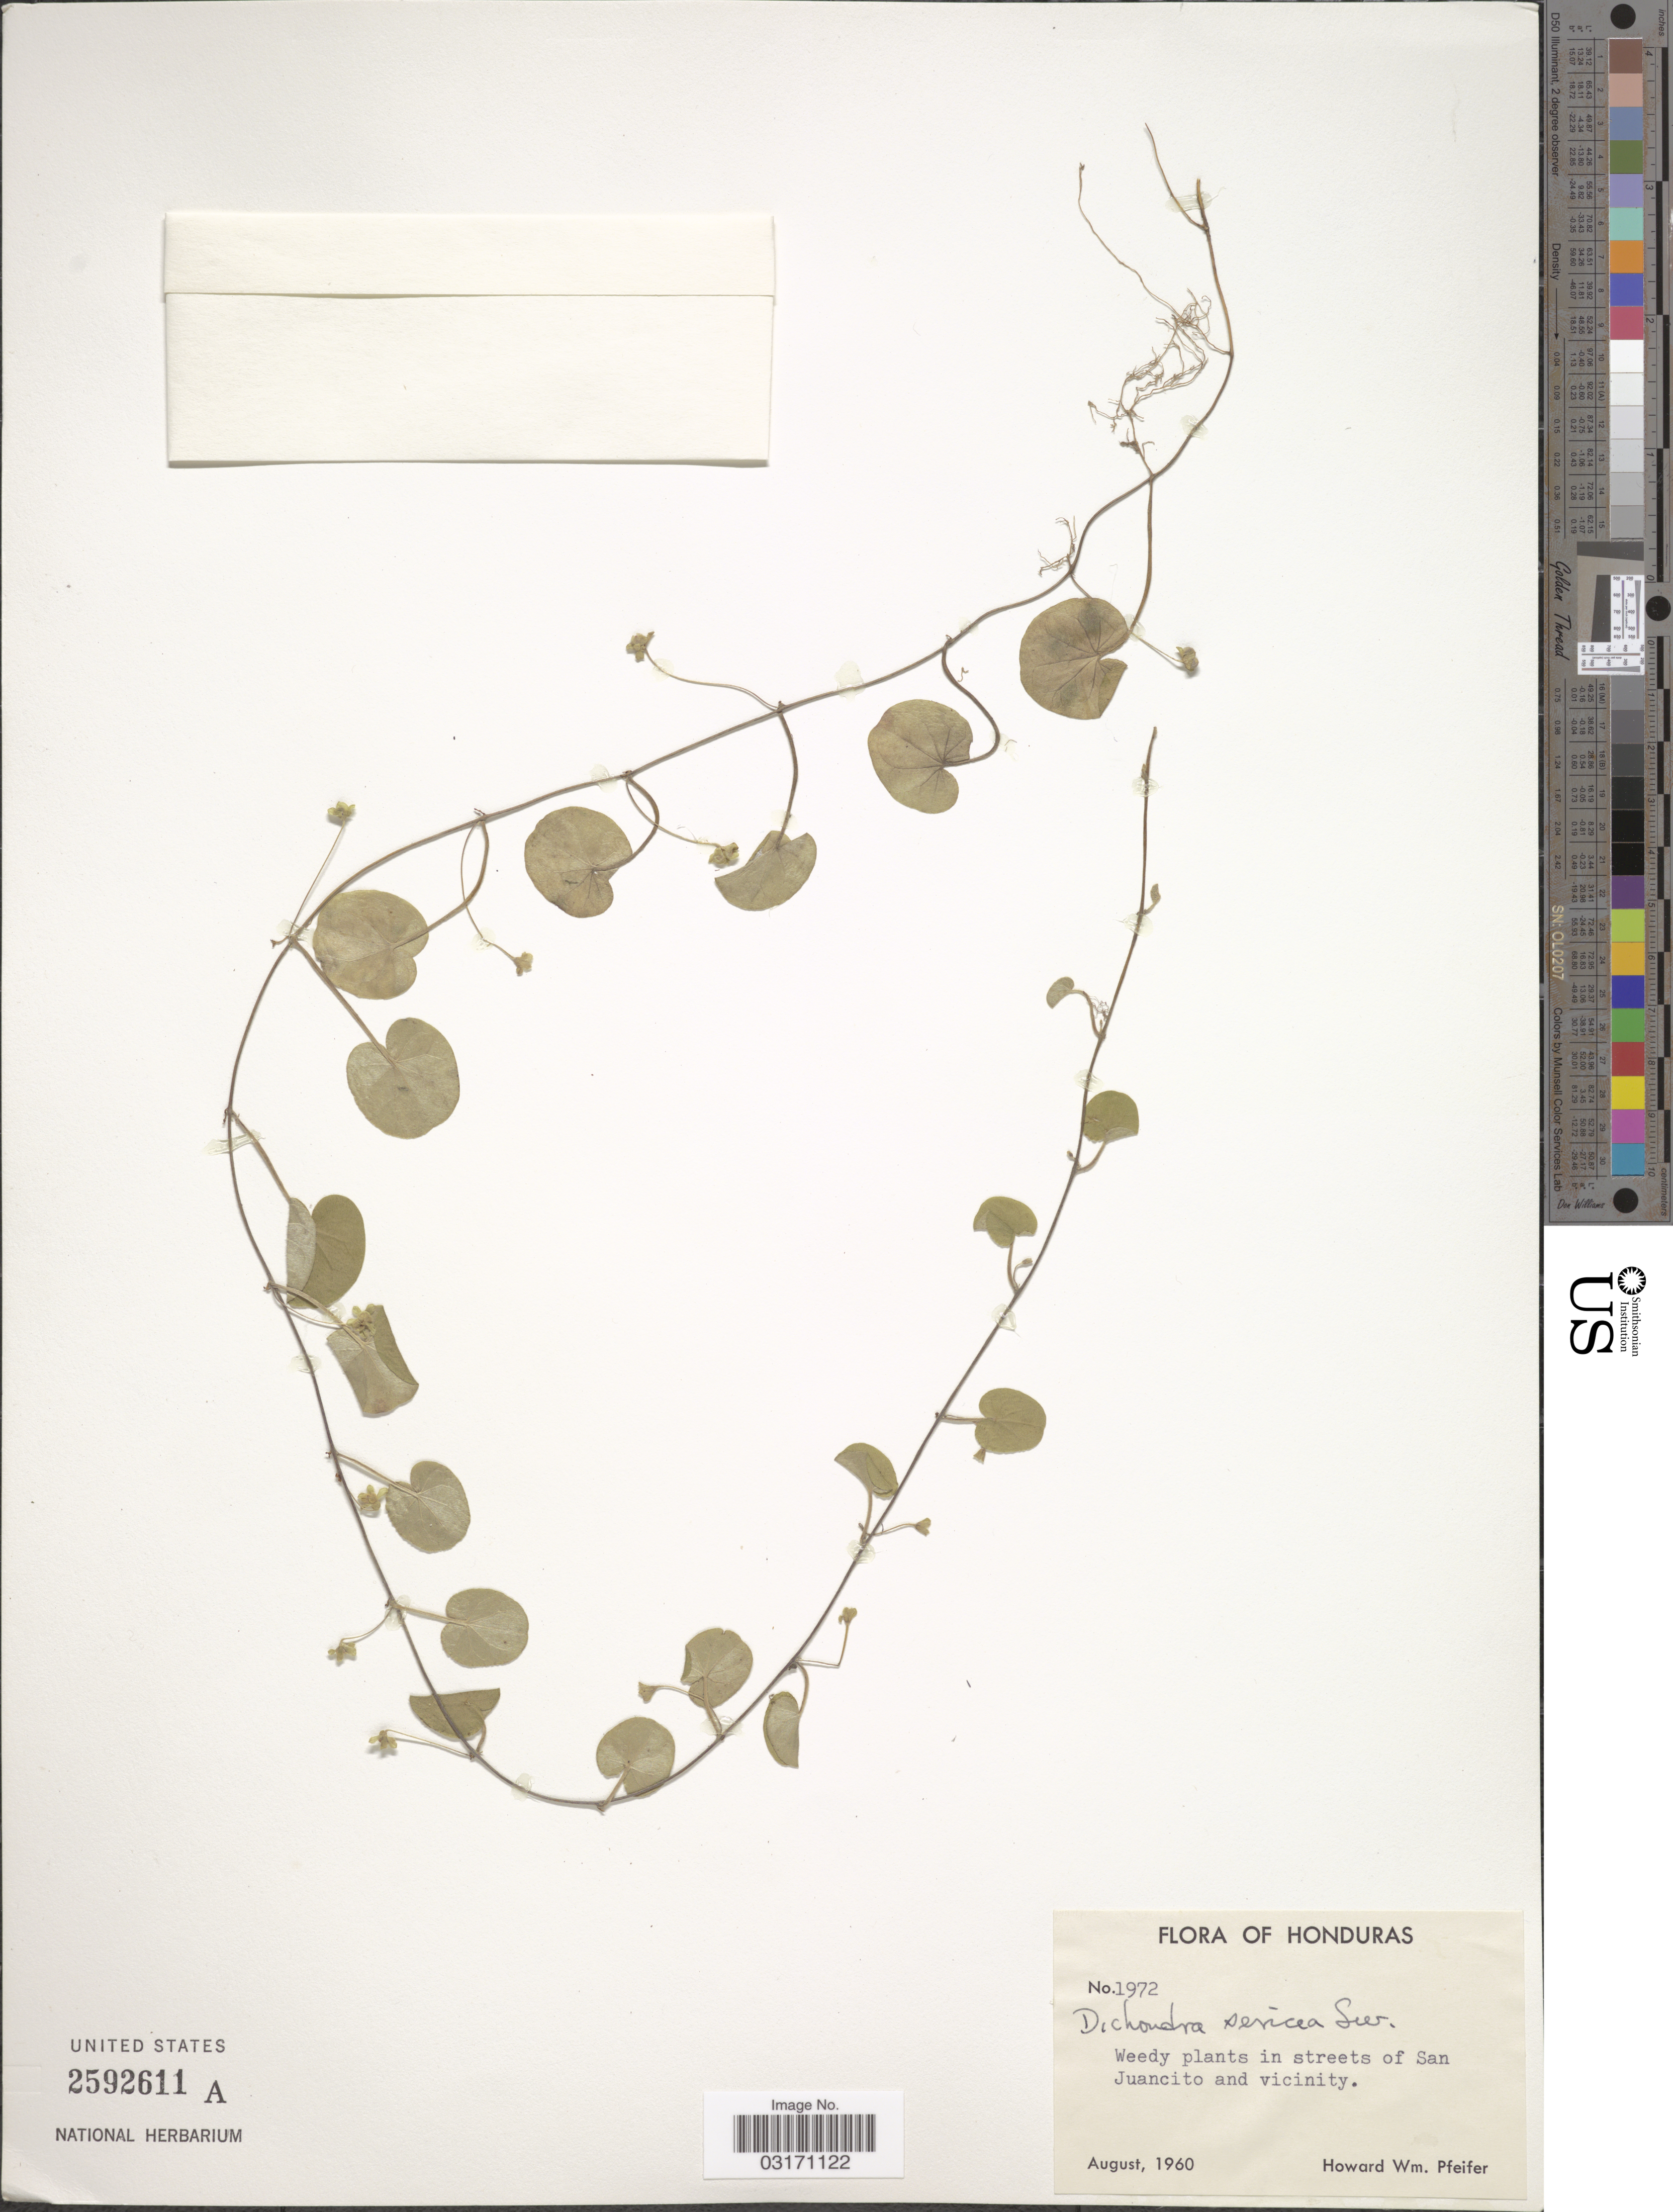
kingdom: Plantae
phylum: Tracheophyta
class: Magnoliopsida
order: Solanales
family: Convolvulaceae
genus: Dichondra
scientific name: Dichondra sericea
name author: Sw.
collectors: H. W. Pfeifer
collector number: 1972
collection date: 1960-08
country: Honduras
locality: In streets of San Juancito and vicinity.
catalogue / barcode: US 2592611A